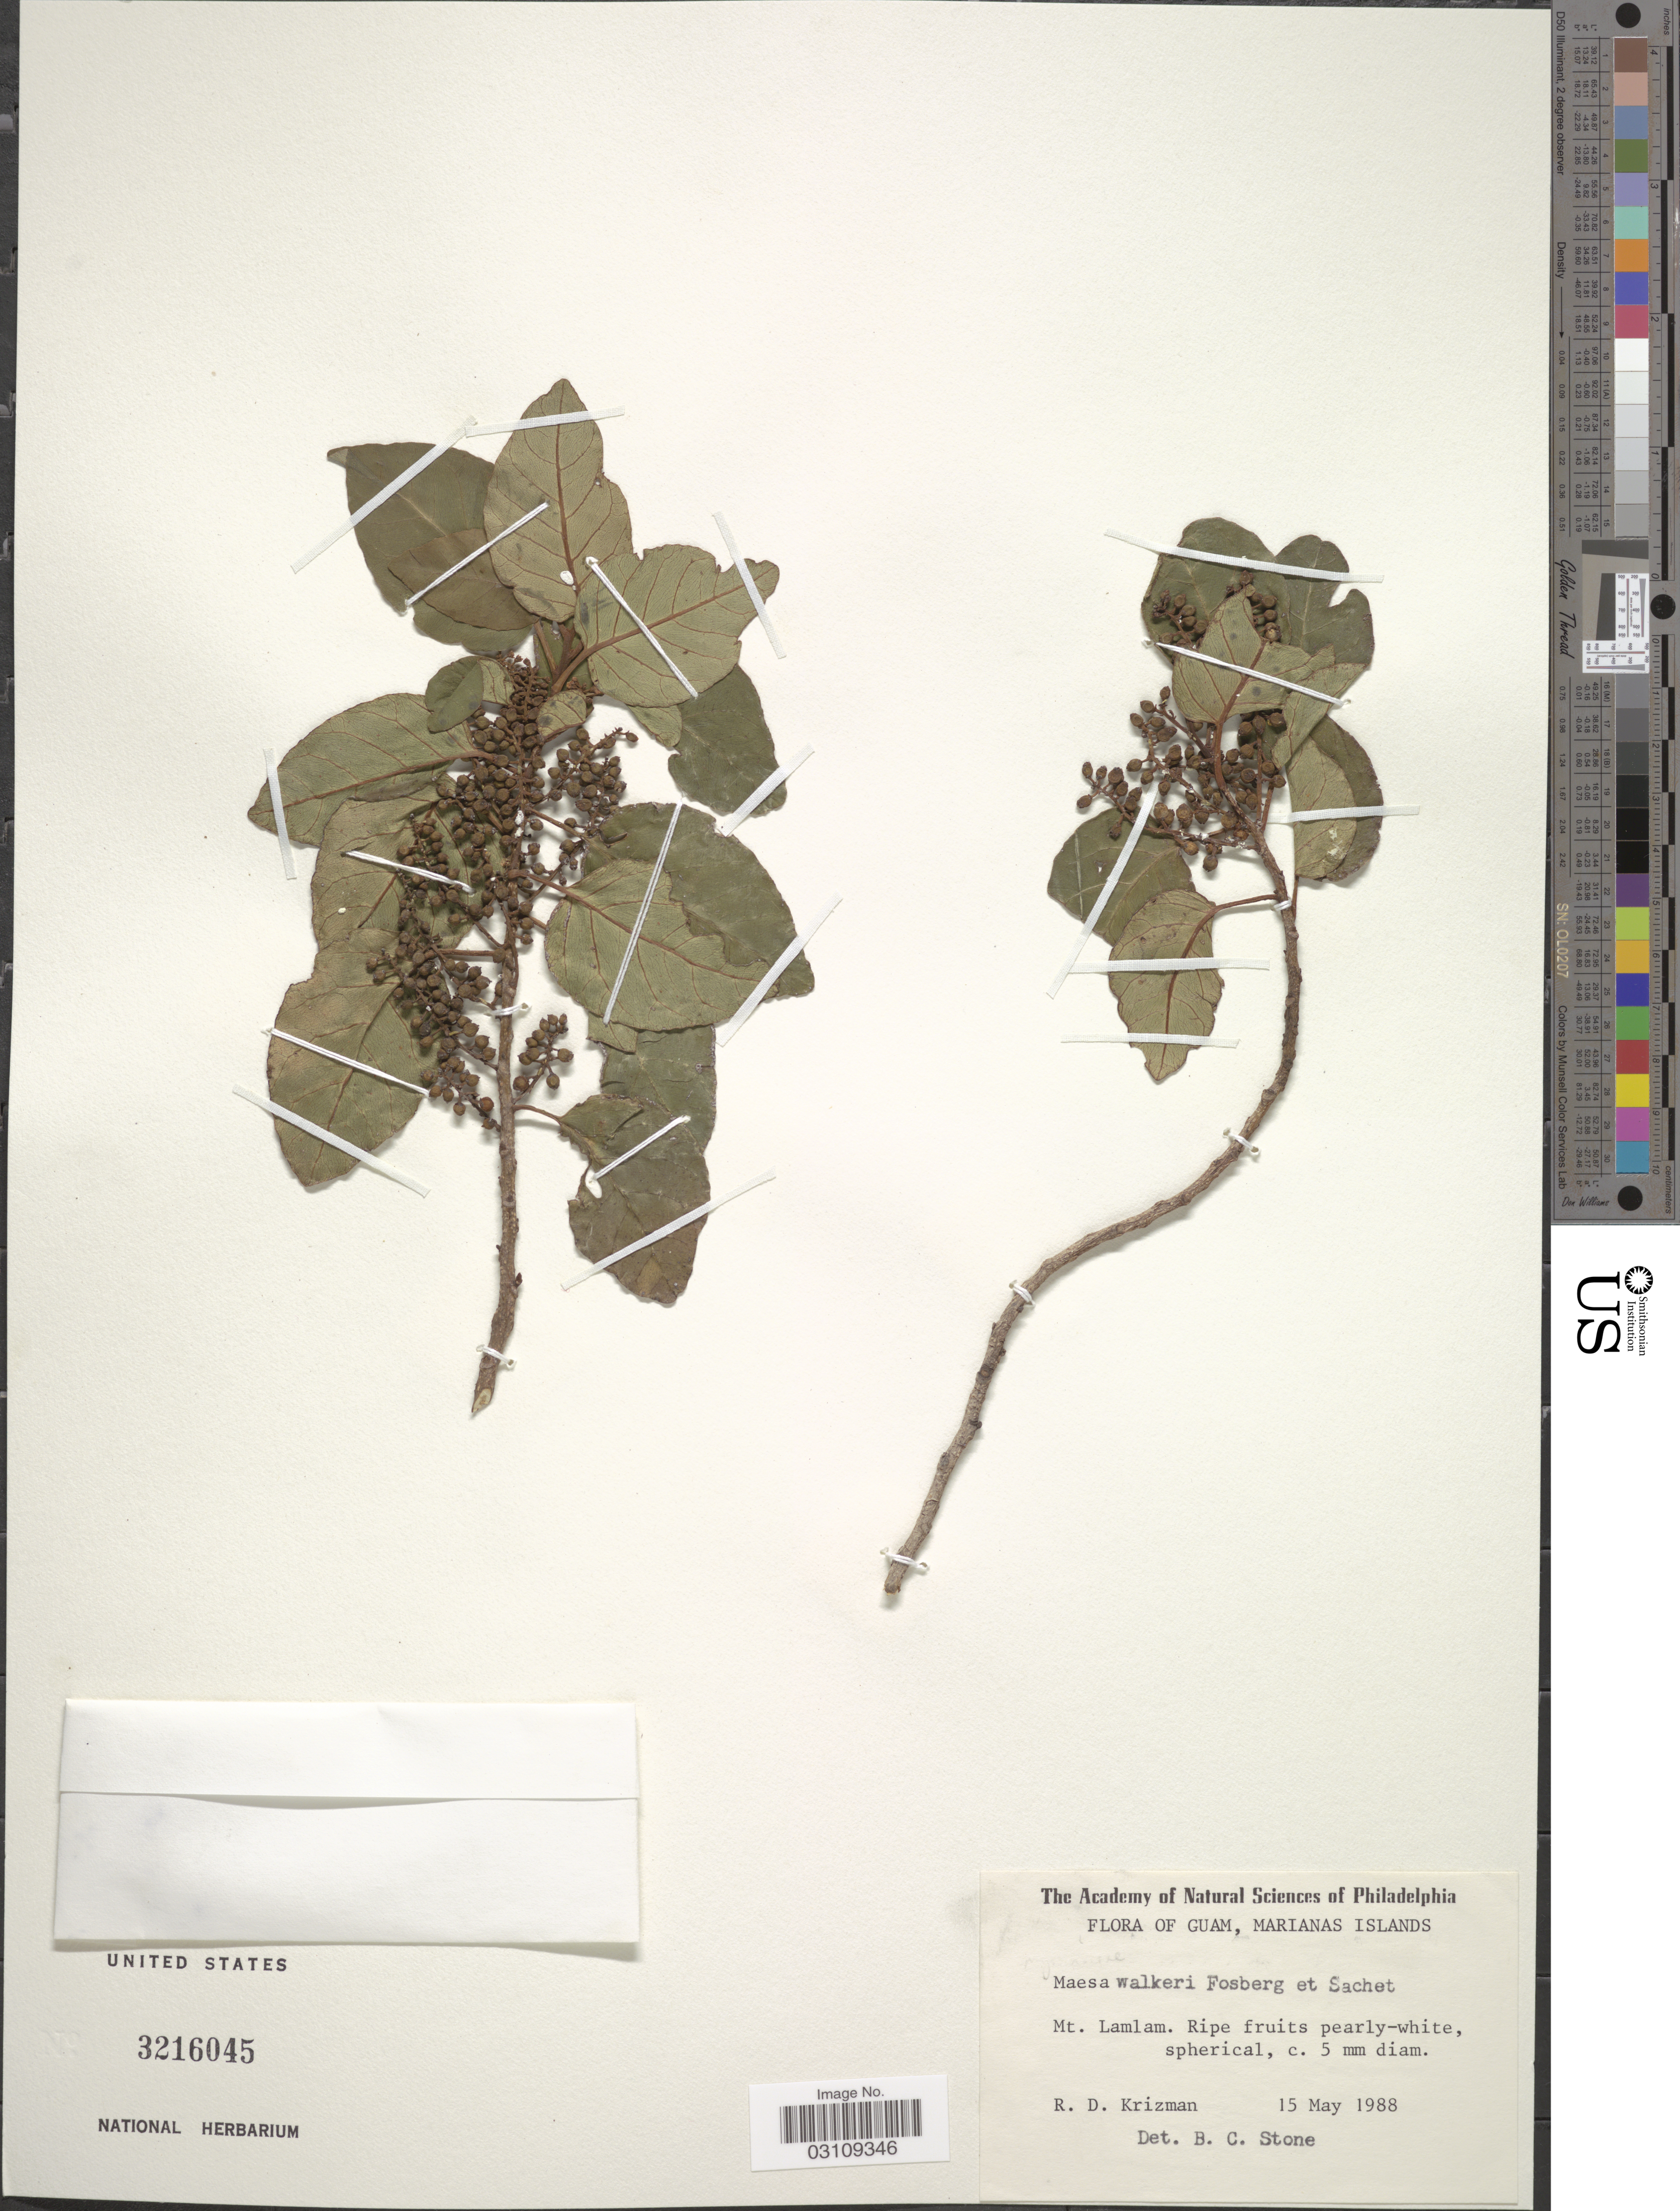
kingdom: Plantae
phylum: Tracheophyta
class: Magnoliopsida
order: Ericales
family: Primulaceae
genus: Maesa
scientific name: Maesa walkeri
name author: Fosberg & Sachet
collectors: R. Krizman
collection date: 1988-05-15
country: Guam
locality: Marianas Islands. Mt. Lamlam.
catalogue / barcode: US 3216045